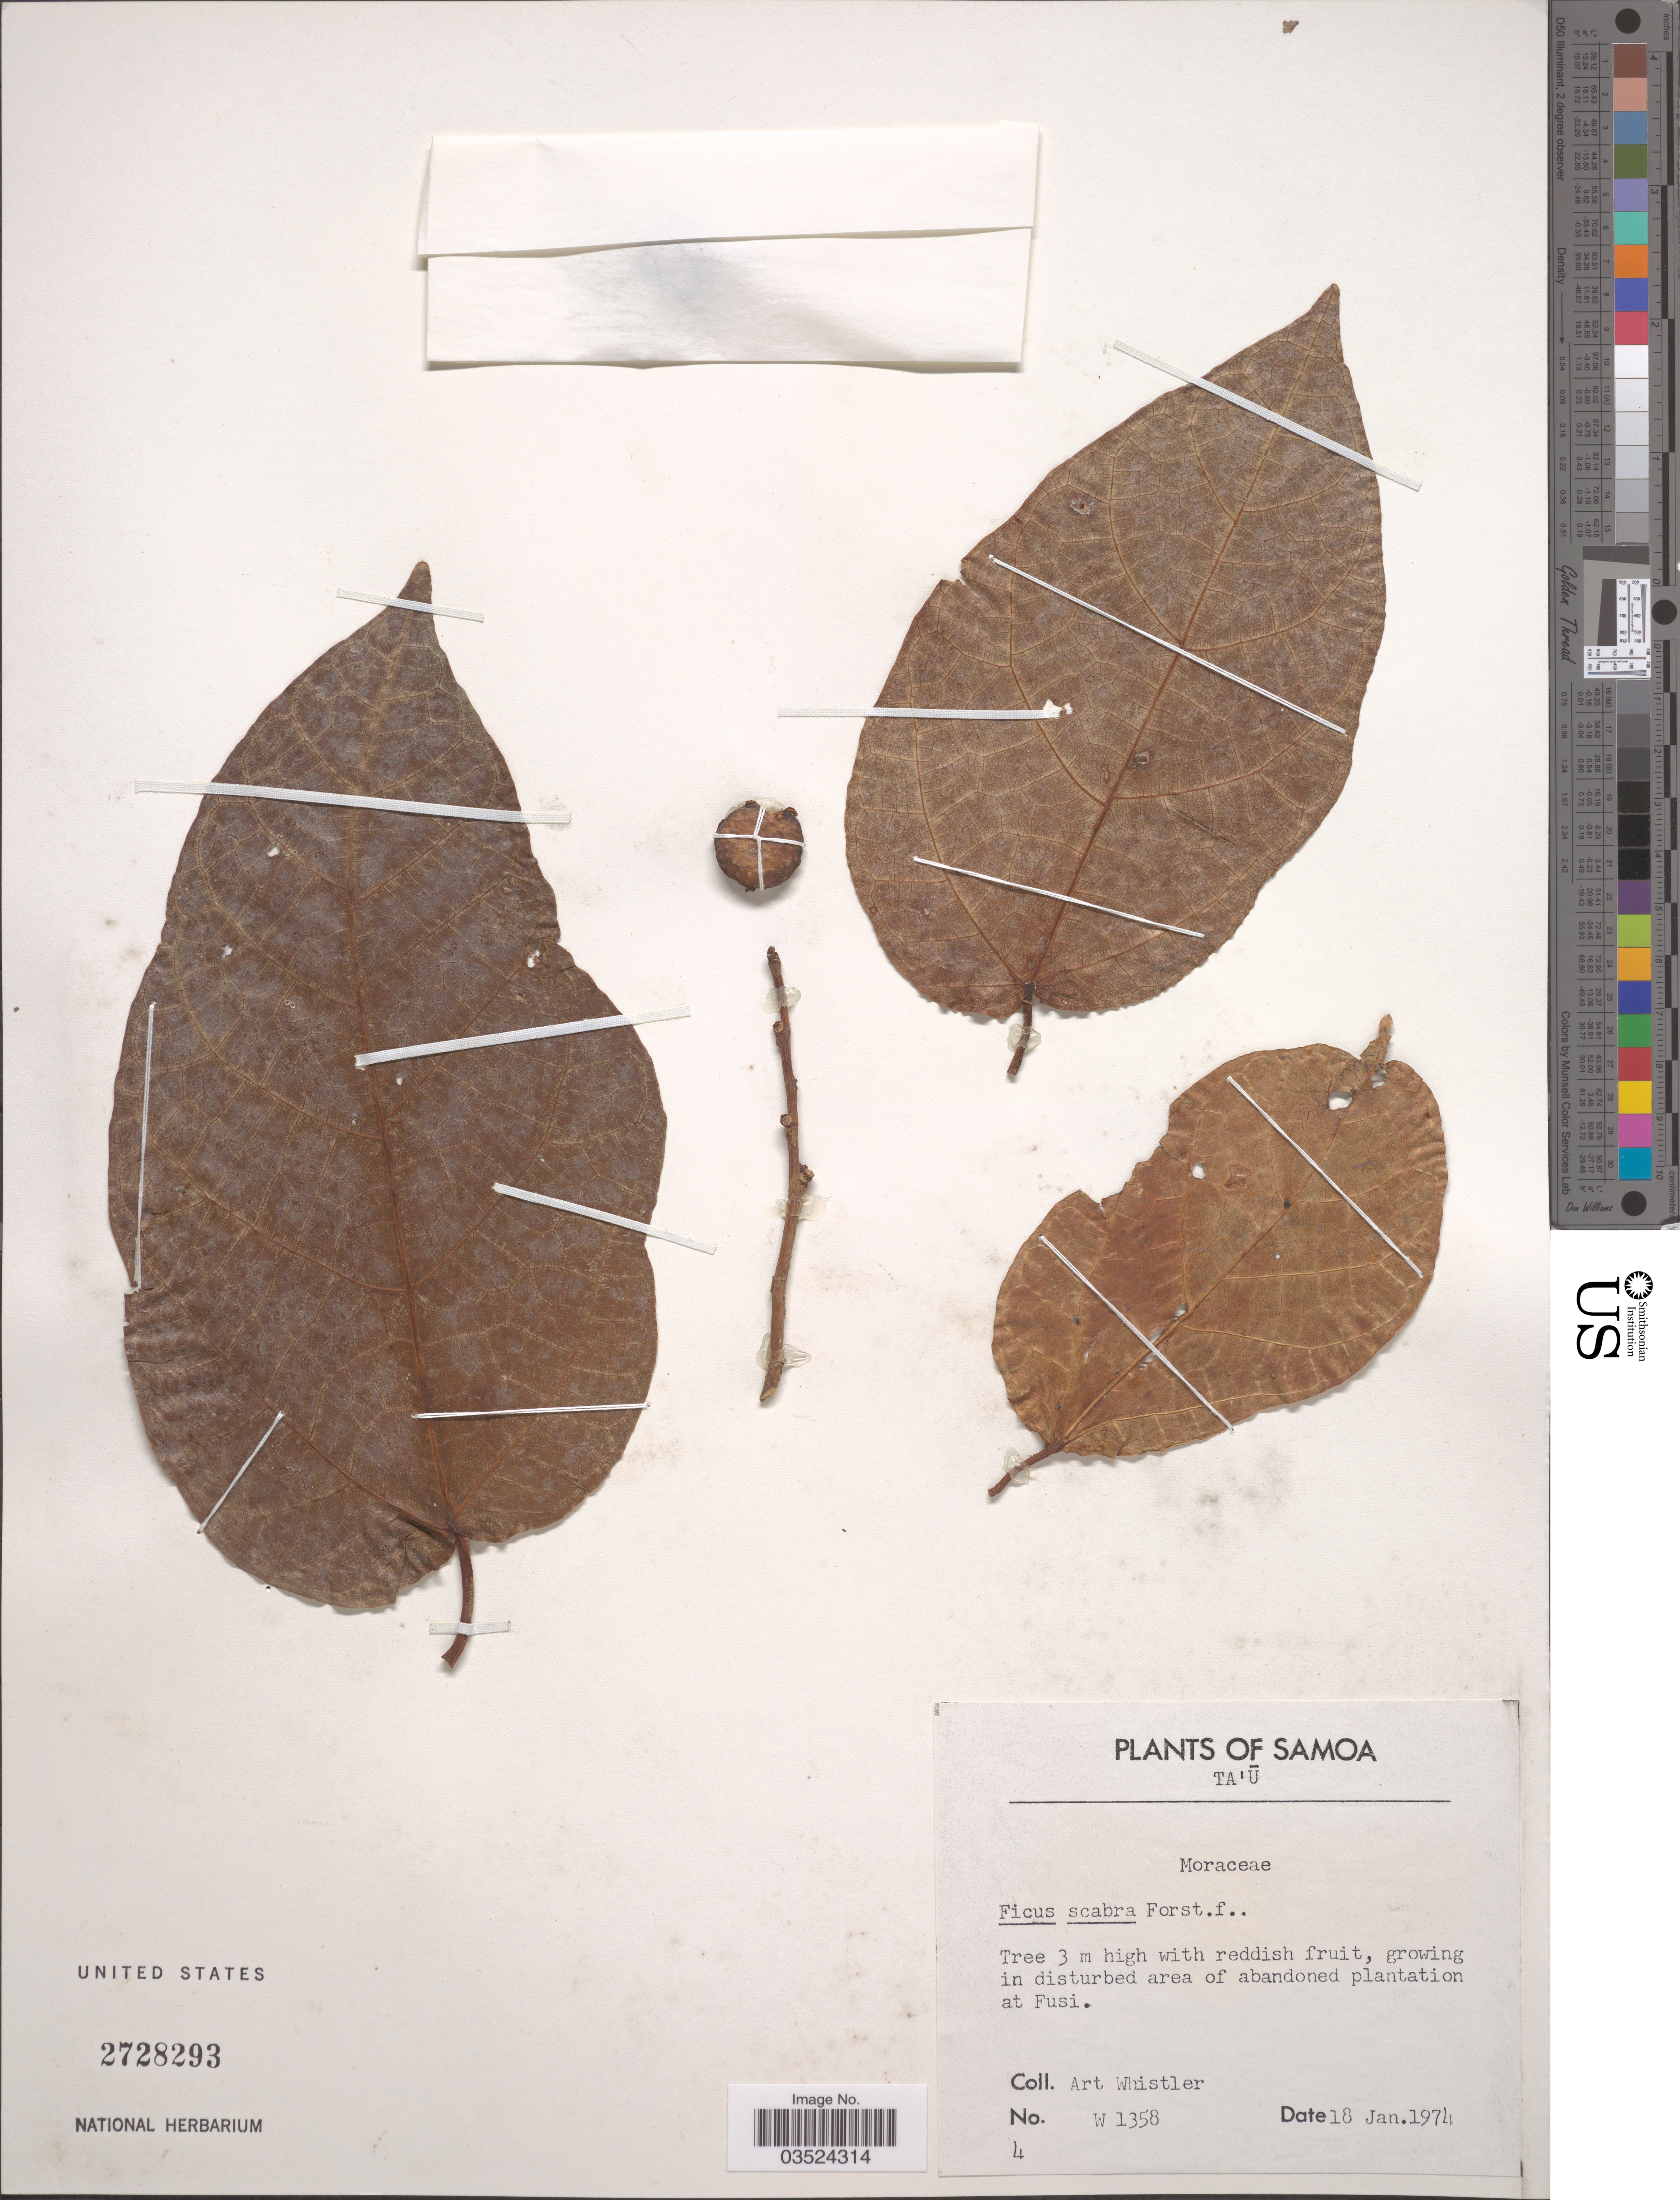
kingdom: Plantae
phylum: Tracheophyta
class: Magnoliopsida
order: Rosales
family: Moraceae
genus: Ficus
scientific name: Ficus scabra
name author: G. Forst.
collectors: A. Whistler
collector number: W 1358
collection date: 1974-01-18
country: American Samoa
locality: Samoa. Ta'u. Growing in disturbed area of abandoned plantation at Fusi.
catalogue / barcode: US 2728293